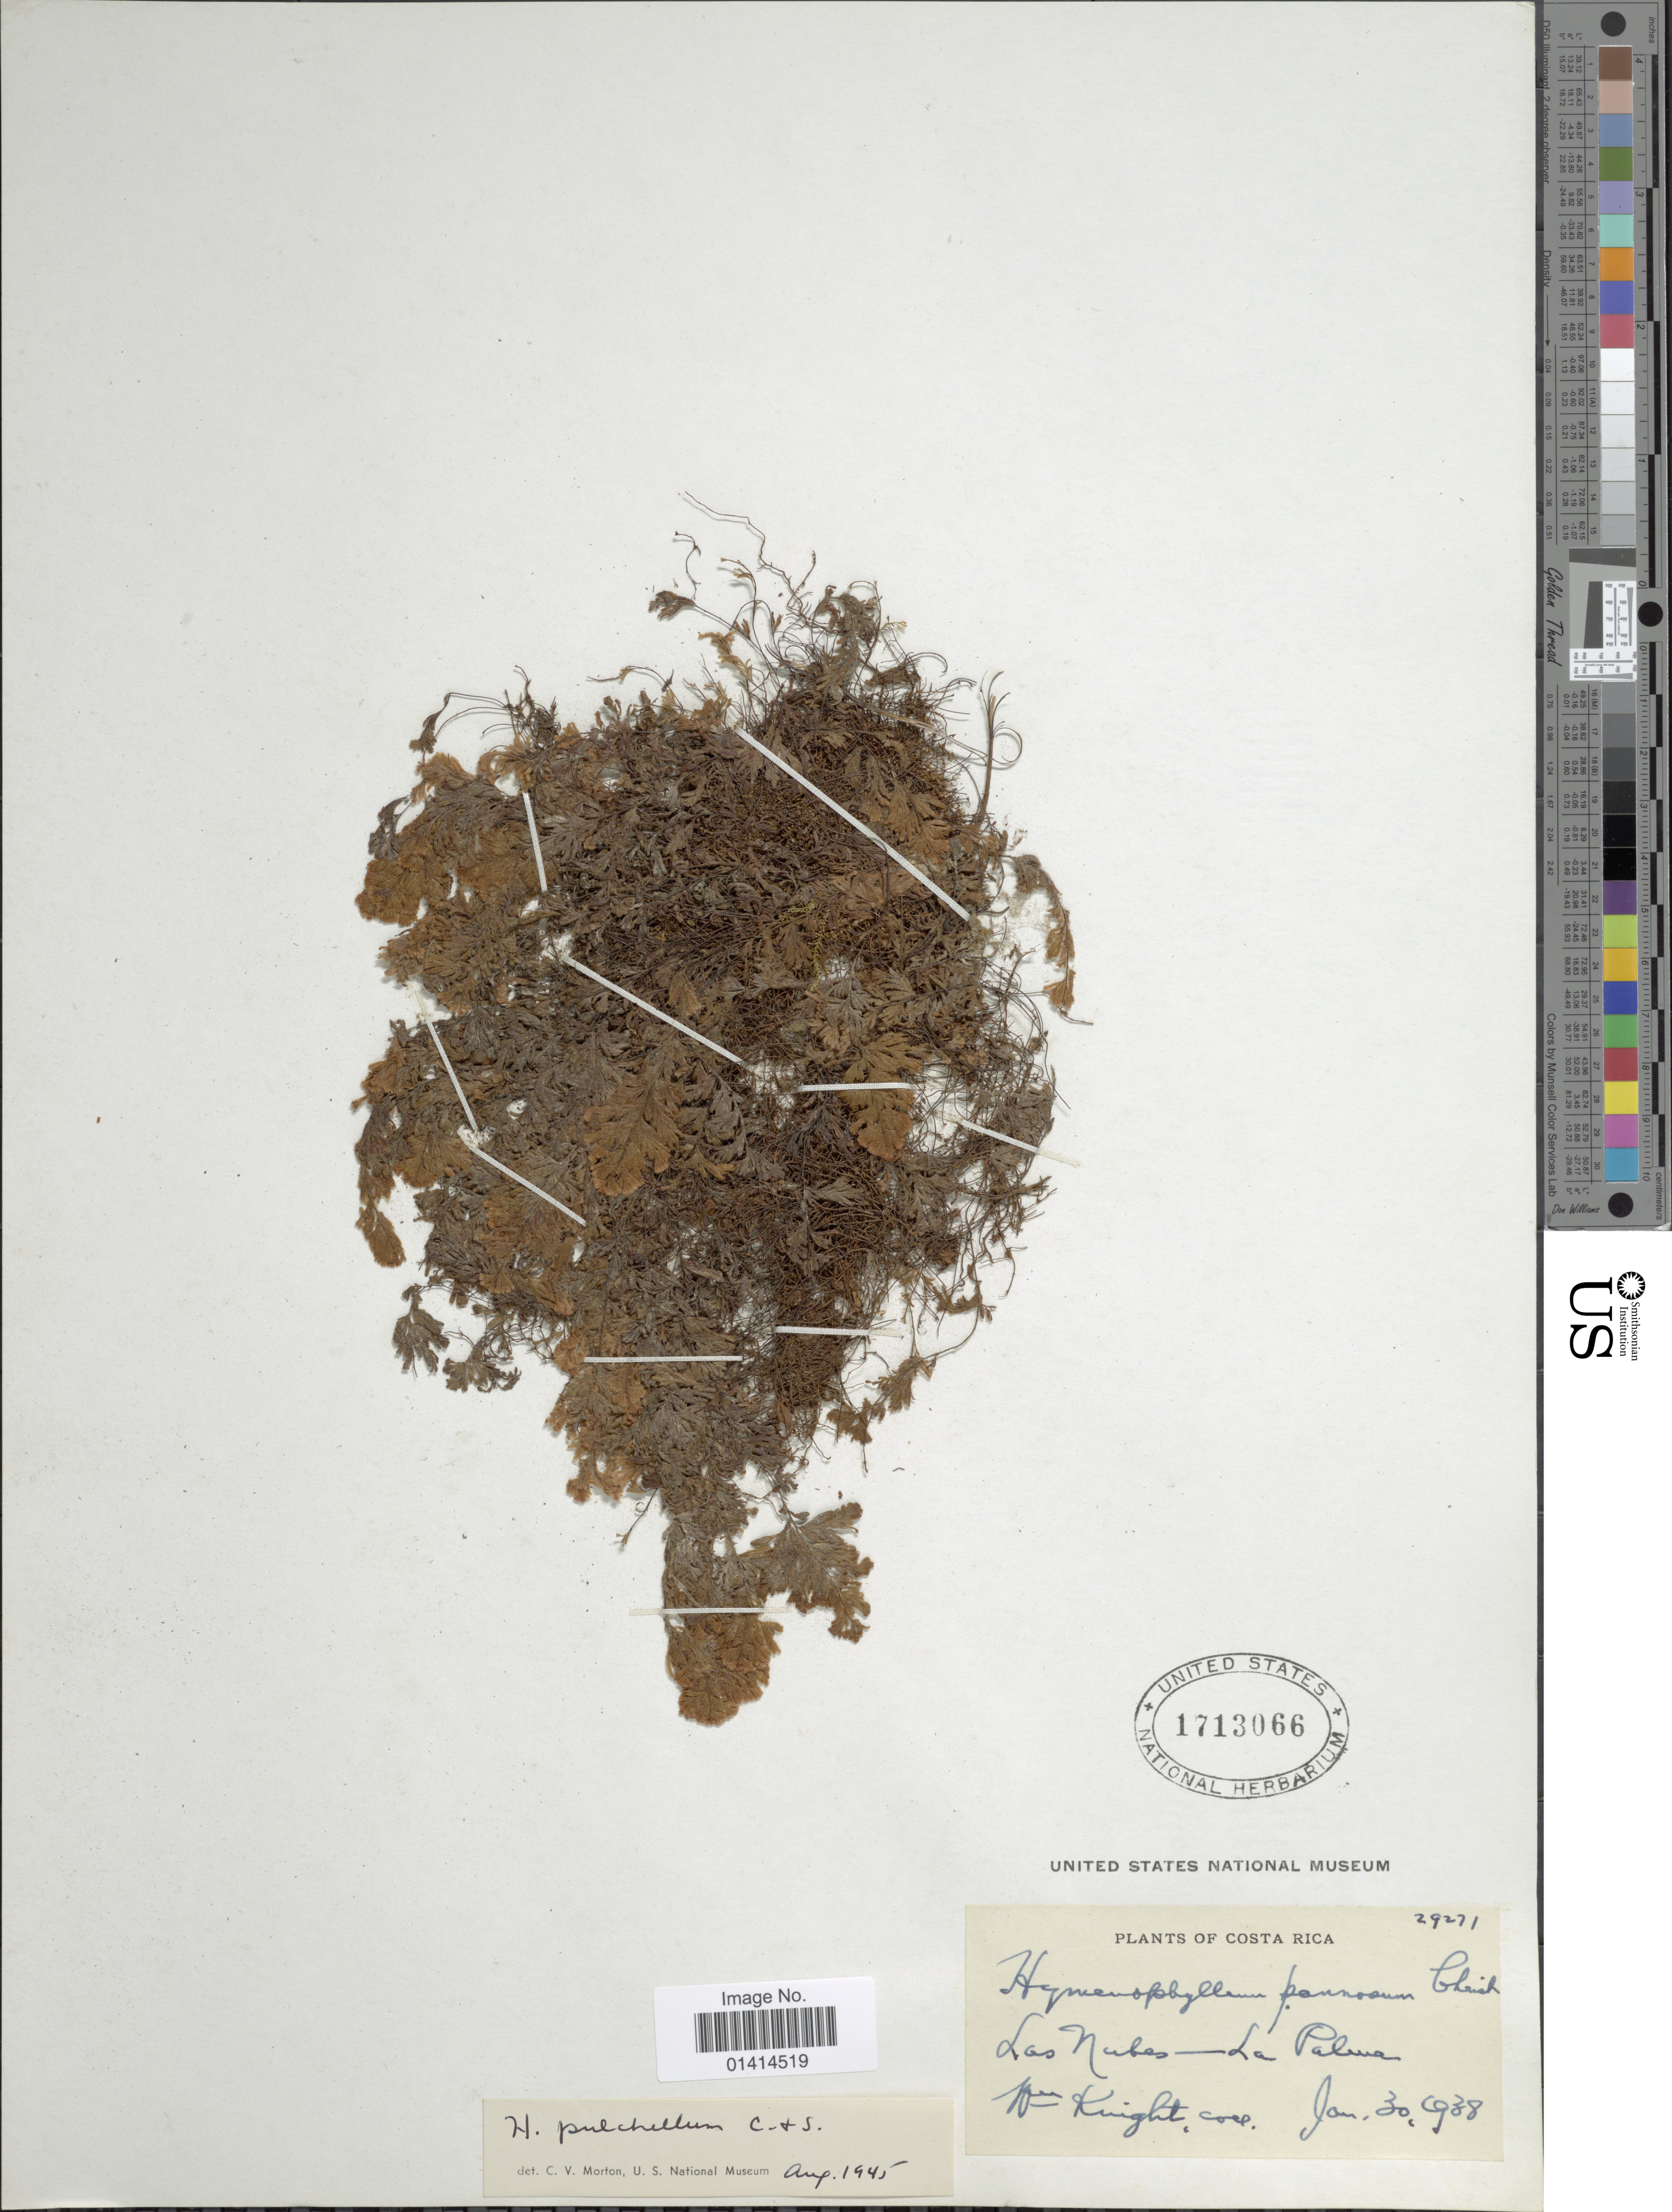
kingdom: Plantae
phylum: Tracheophyta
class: Polypodiopsida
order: Hymenophyllales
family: Hymenophyllaceae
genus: Hymenophyllum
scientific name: Hymenophyllum pulchellum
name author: Schltdl. & Cham.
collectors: W. Knight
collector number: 29271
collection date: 1938-01-30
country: Costa Rica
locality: Las Nubes - La Palma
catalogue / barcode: US 1713066